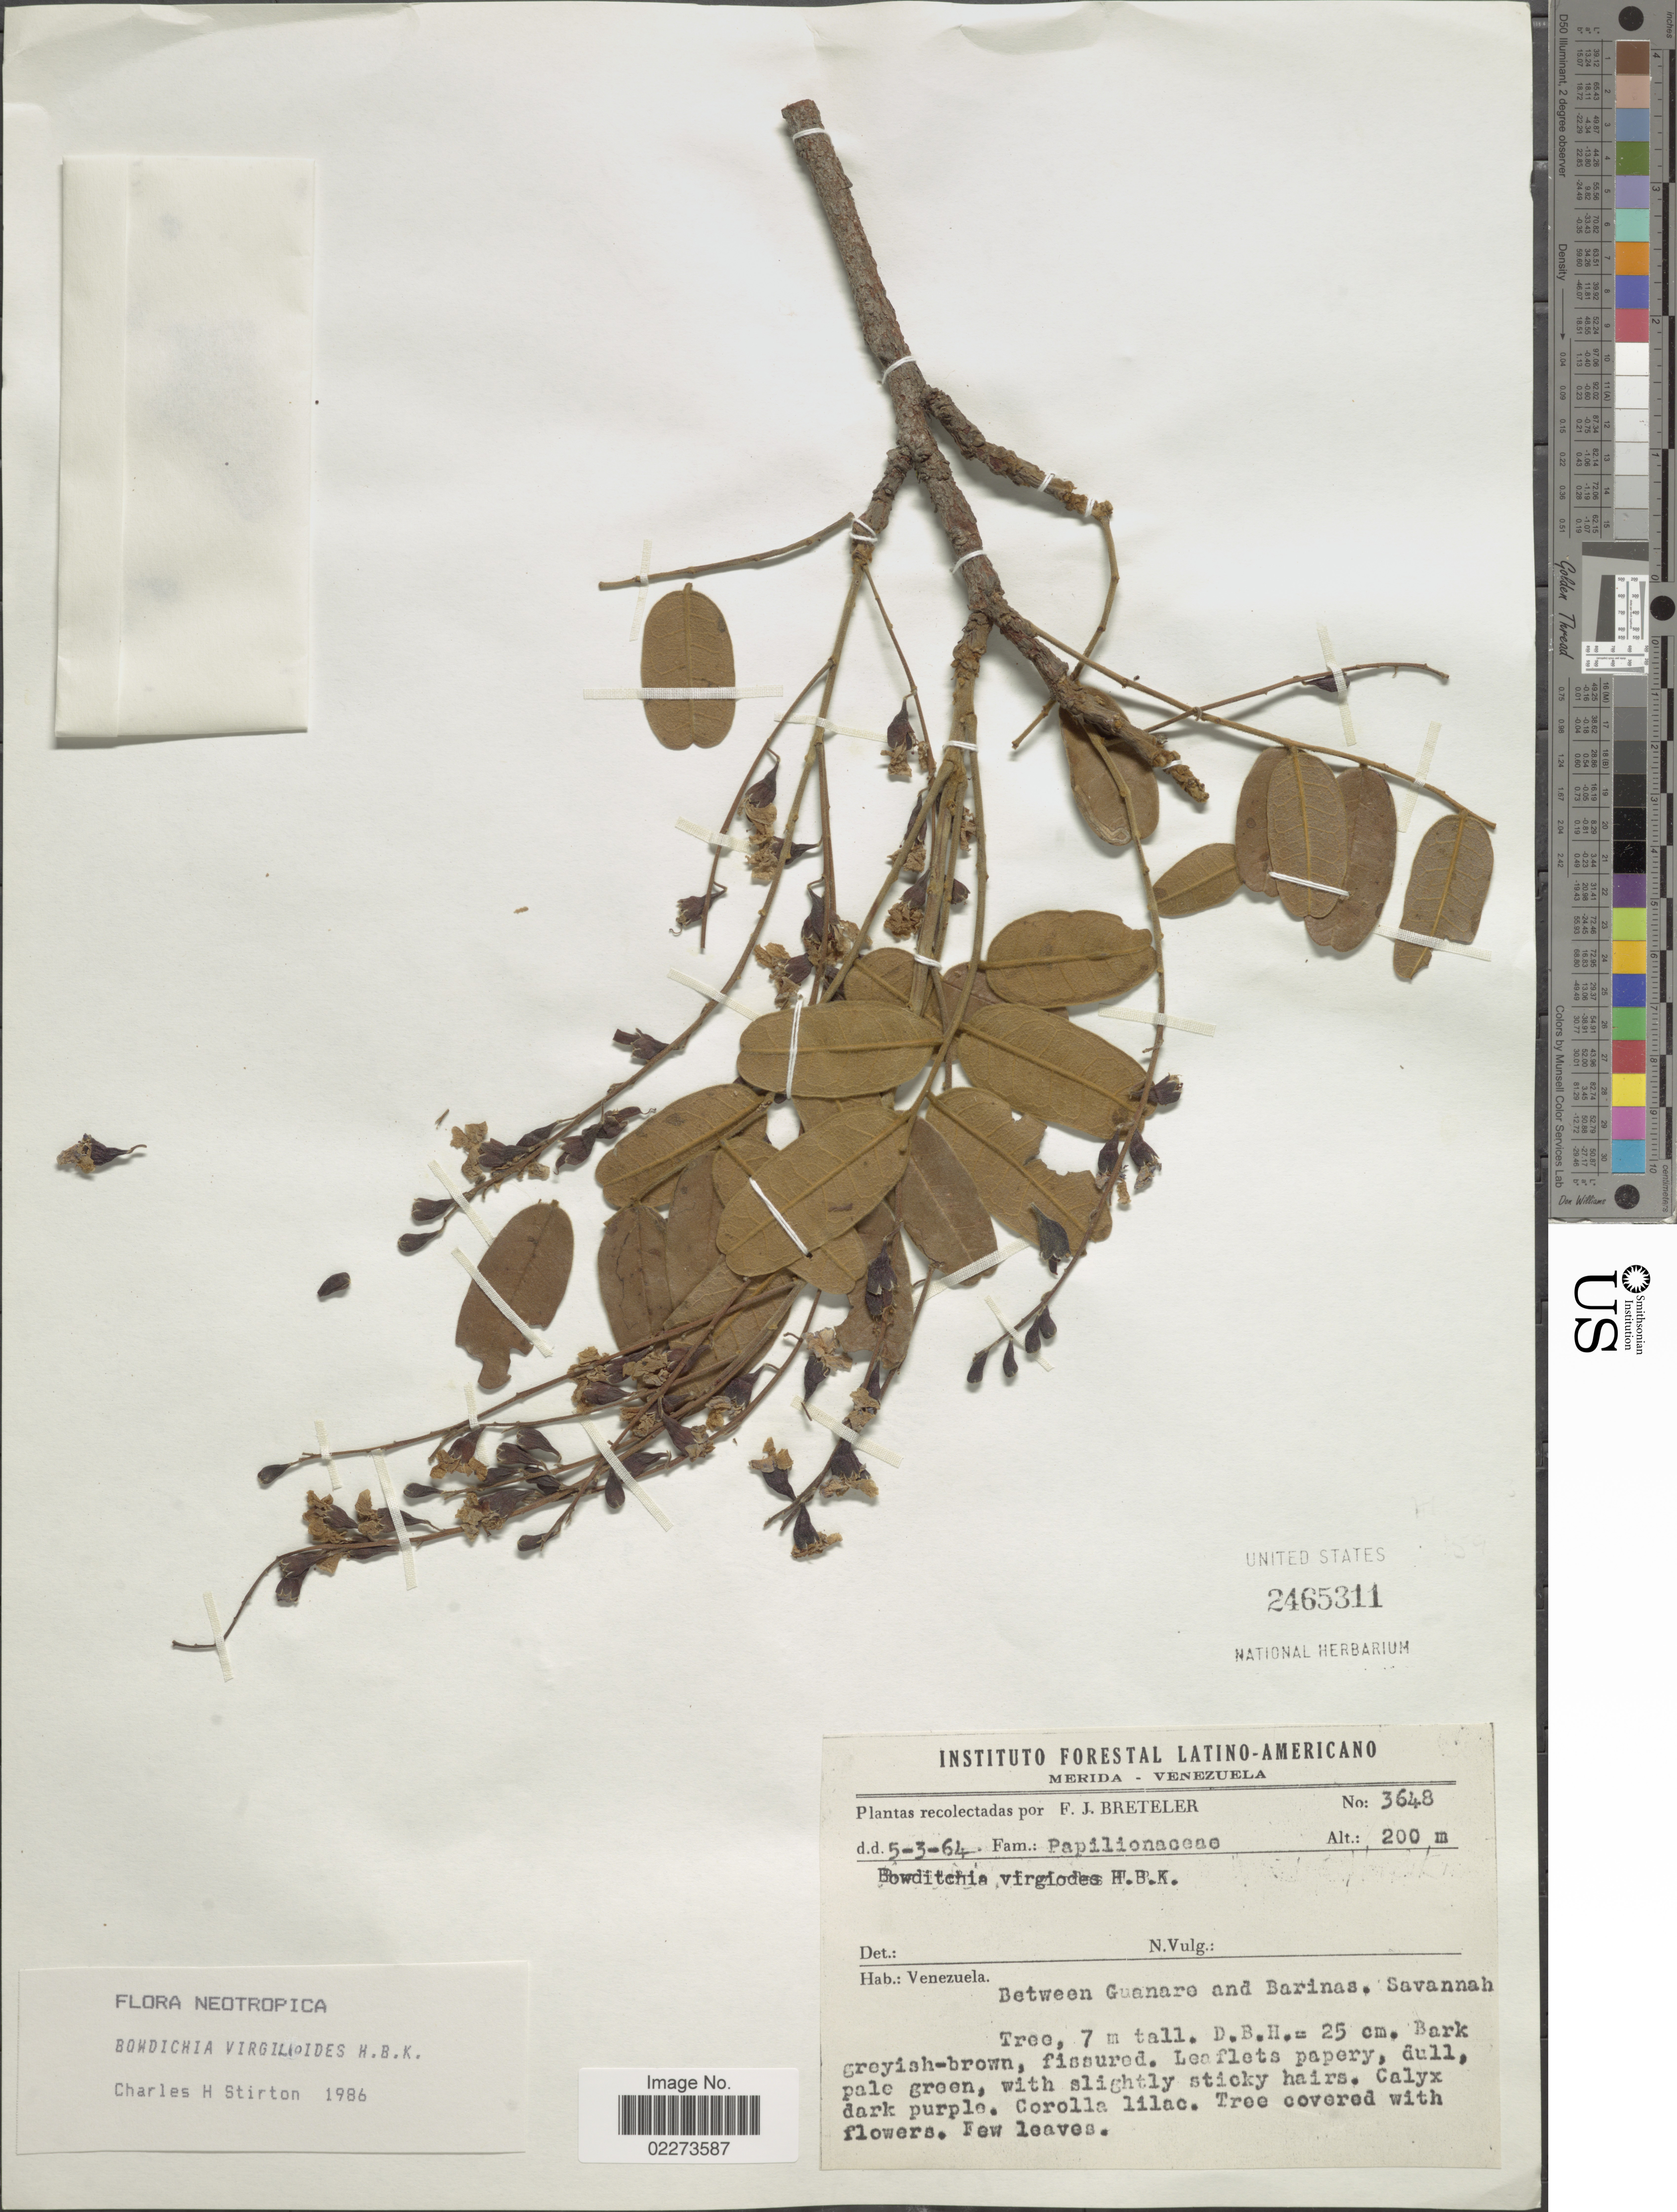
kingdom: Plantae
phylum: Tracheophyta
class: Magnoliopsida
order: Fabales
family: Fabaceae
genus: Bowdichia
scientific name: Bowdichia virgilioides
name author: Kunth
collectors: F. J. Breteler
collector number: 3648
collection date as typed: Transcribed d/m/y: 5/3/64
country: Venezuela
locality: Between Guanare and Barinas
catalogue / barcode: US 2465311